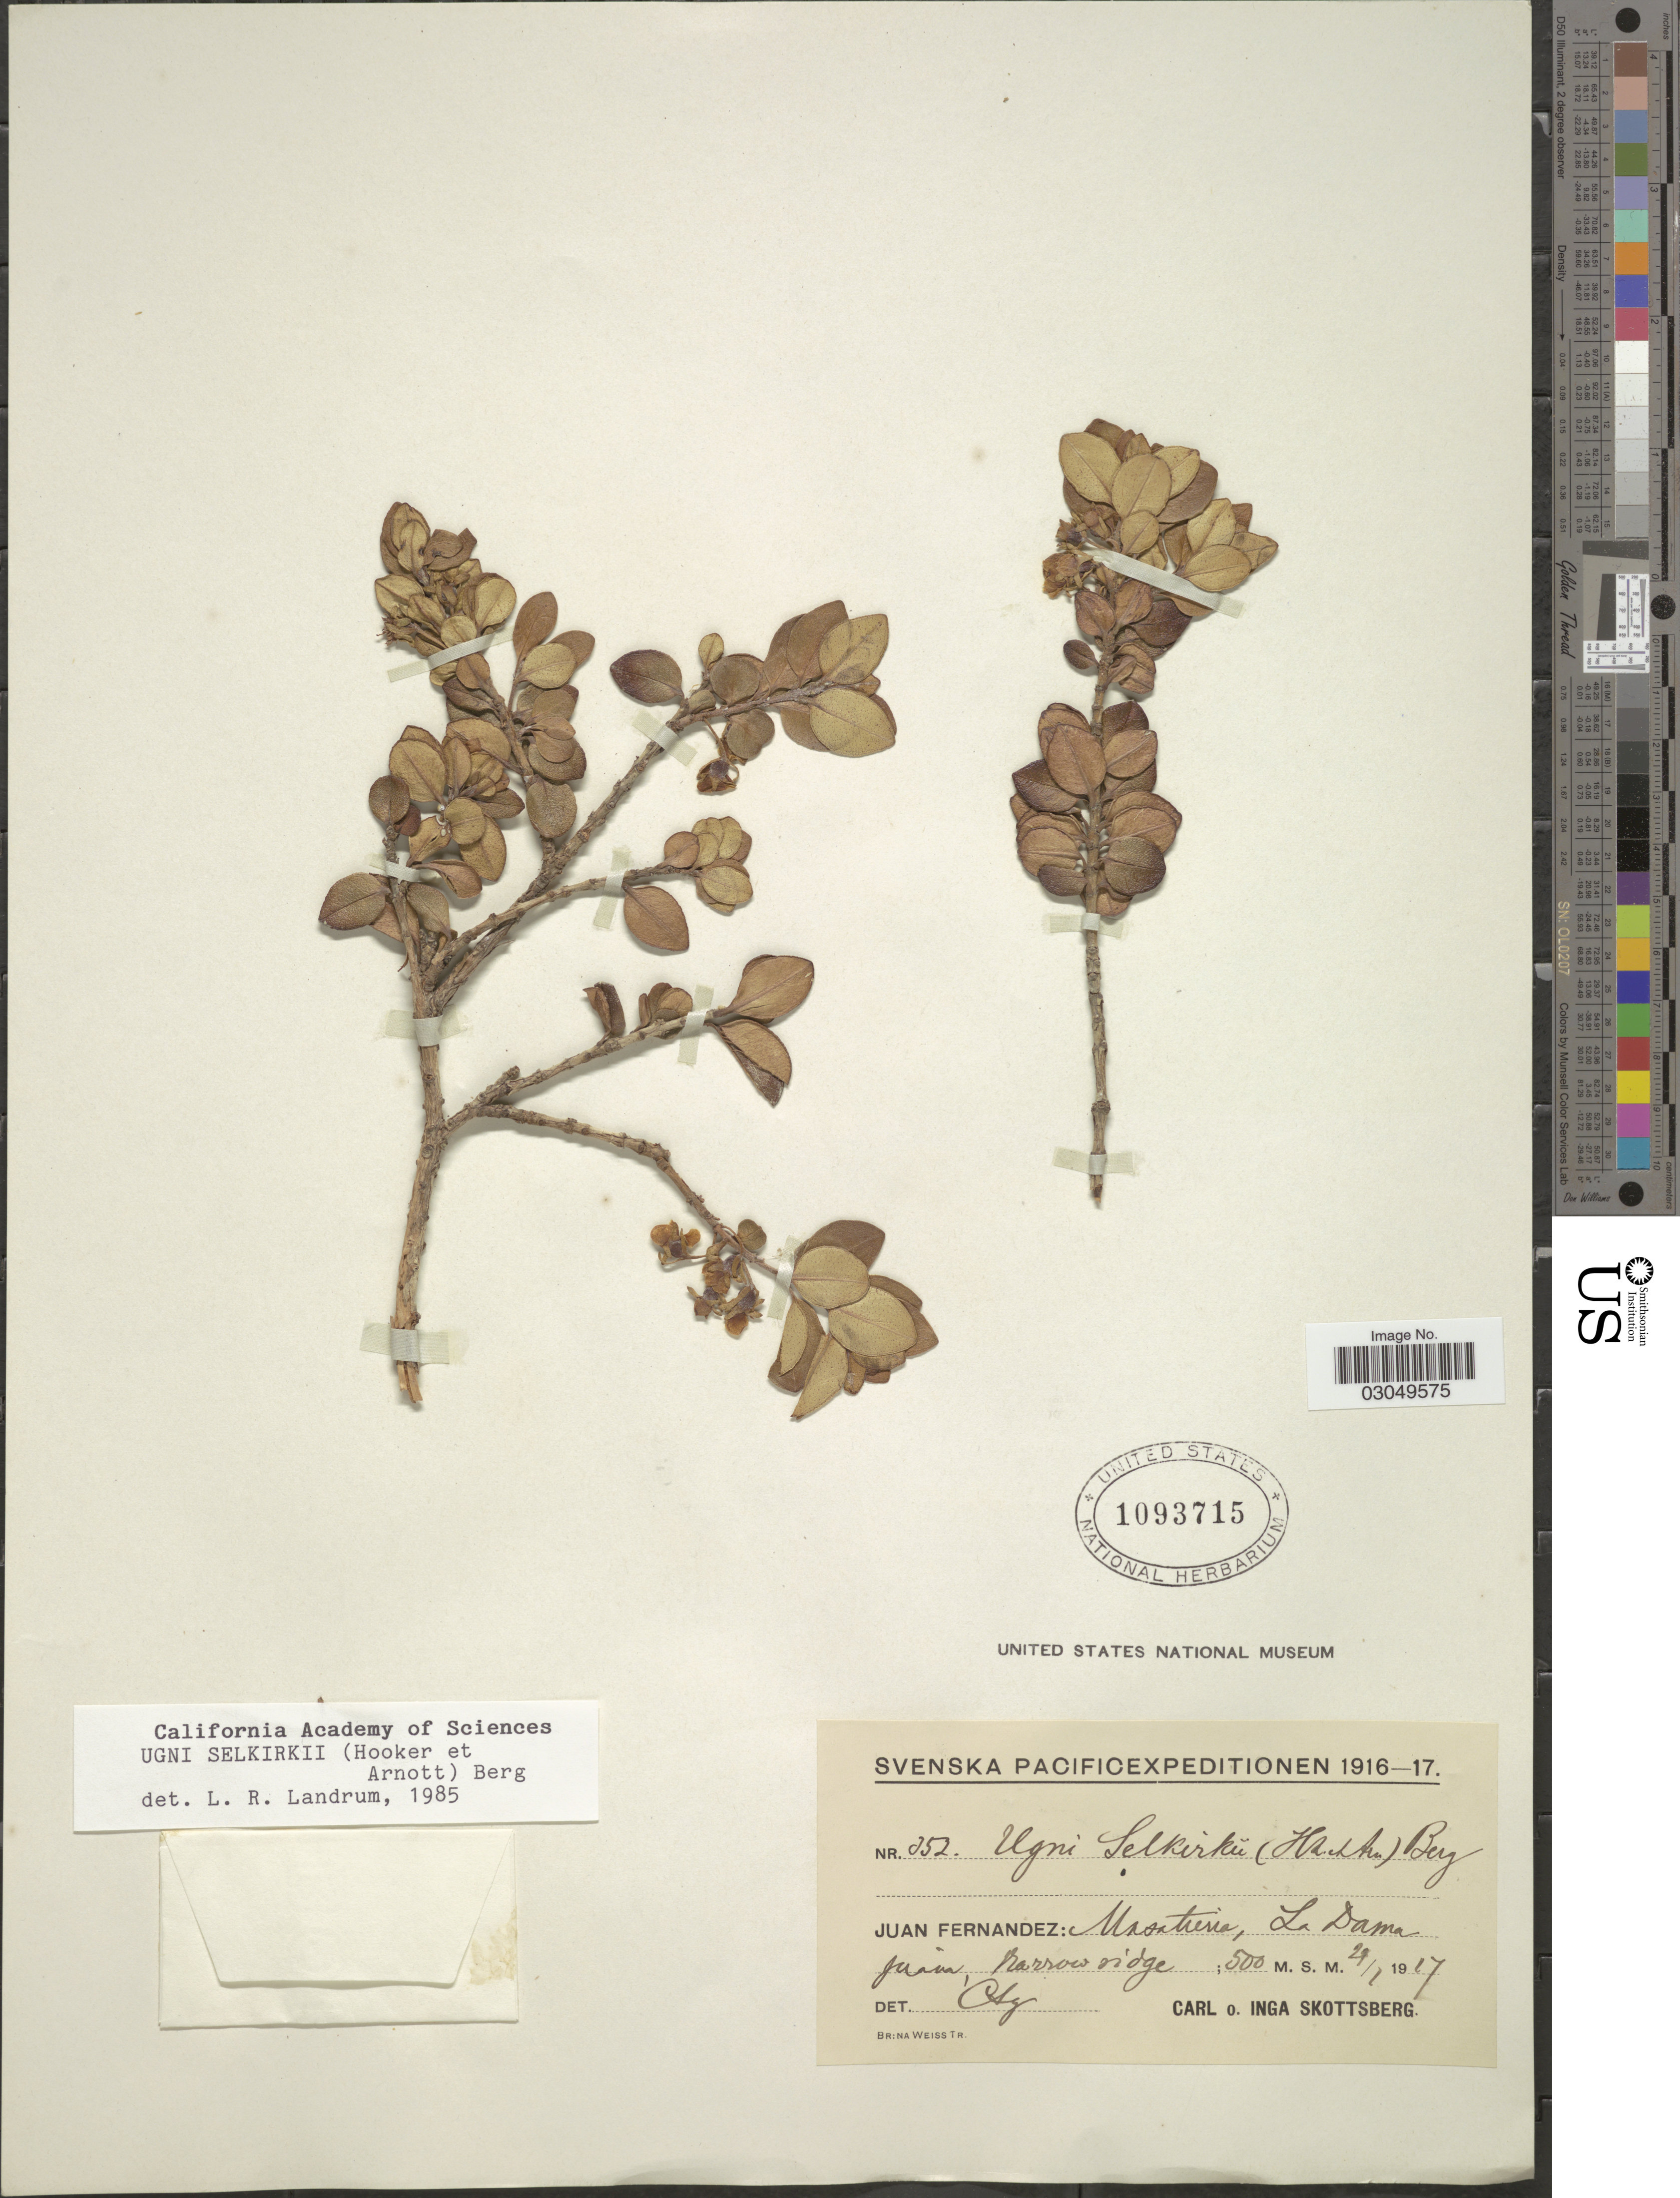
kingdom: Plantae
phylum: Tracheophyta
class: Magnoliopsida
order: Myrtales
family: Myrtaceae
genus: Ugni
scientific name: Ugni selkirkii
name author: (Hook. & Arn.) O. Berg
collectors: C. Skottsberg & I. Skottsberg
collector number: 352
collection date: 1917-01-29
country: Chile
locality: Juan Fernandez: Masatierra, La Dama Juana.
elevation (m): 500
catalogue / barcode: US 1093715